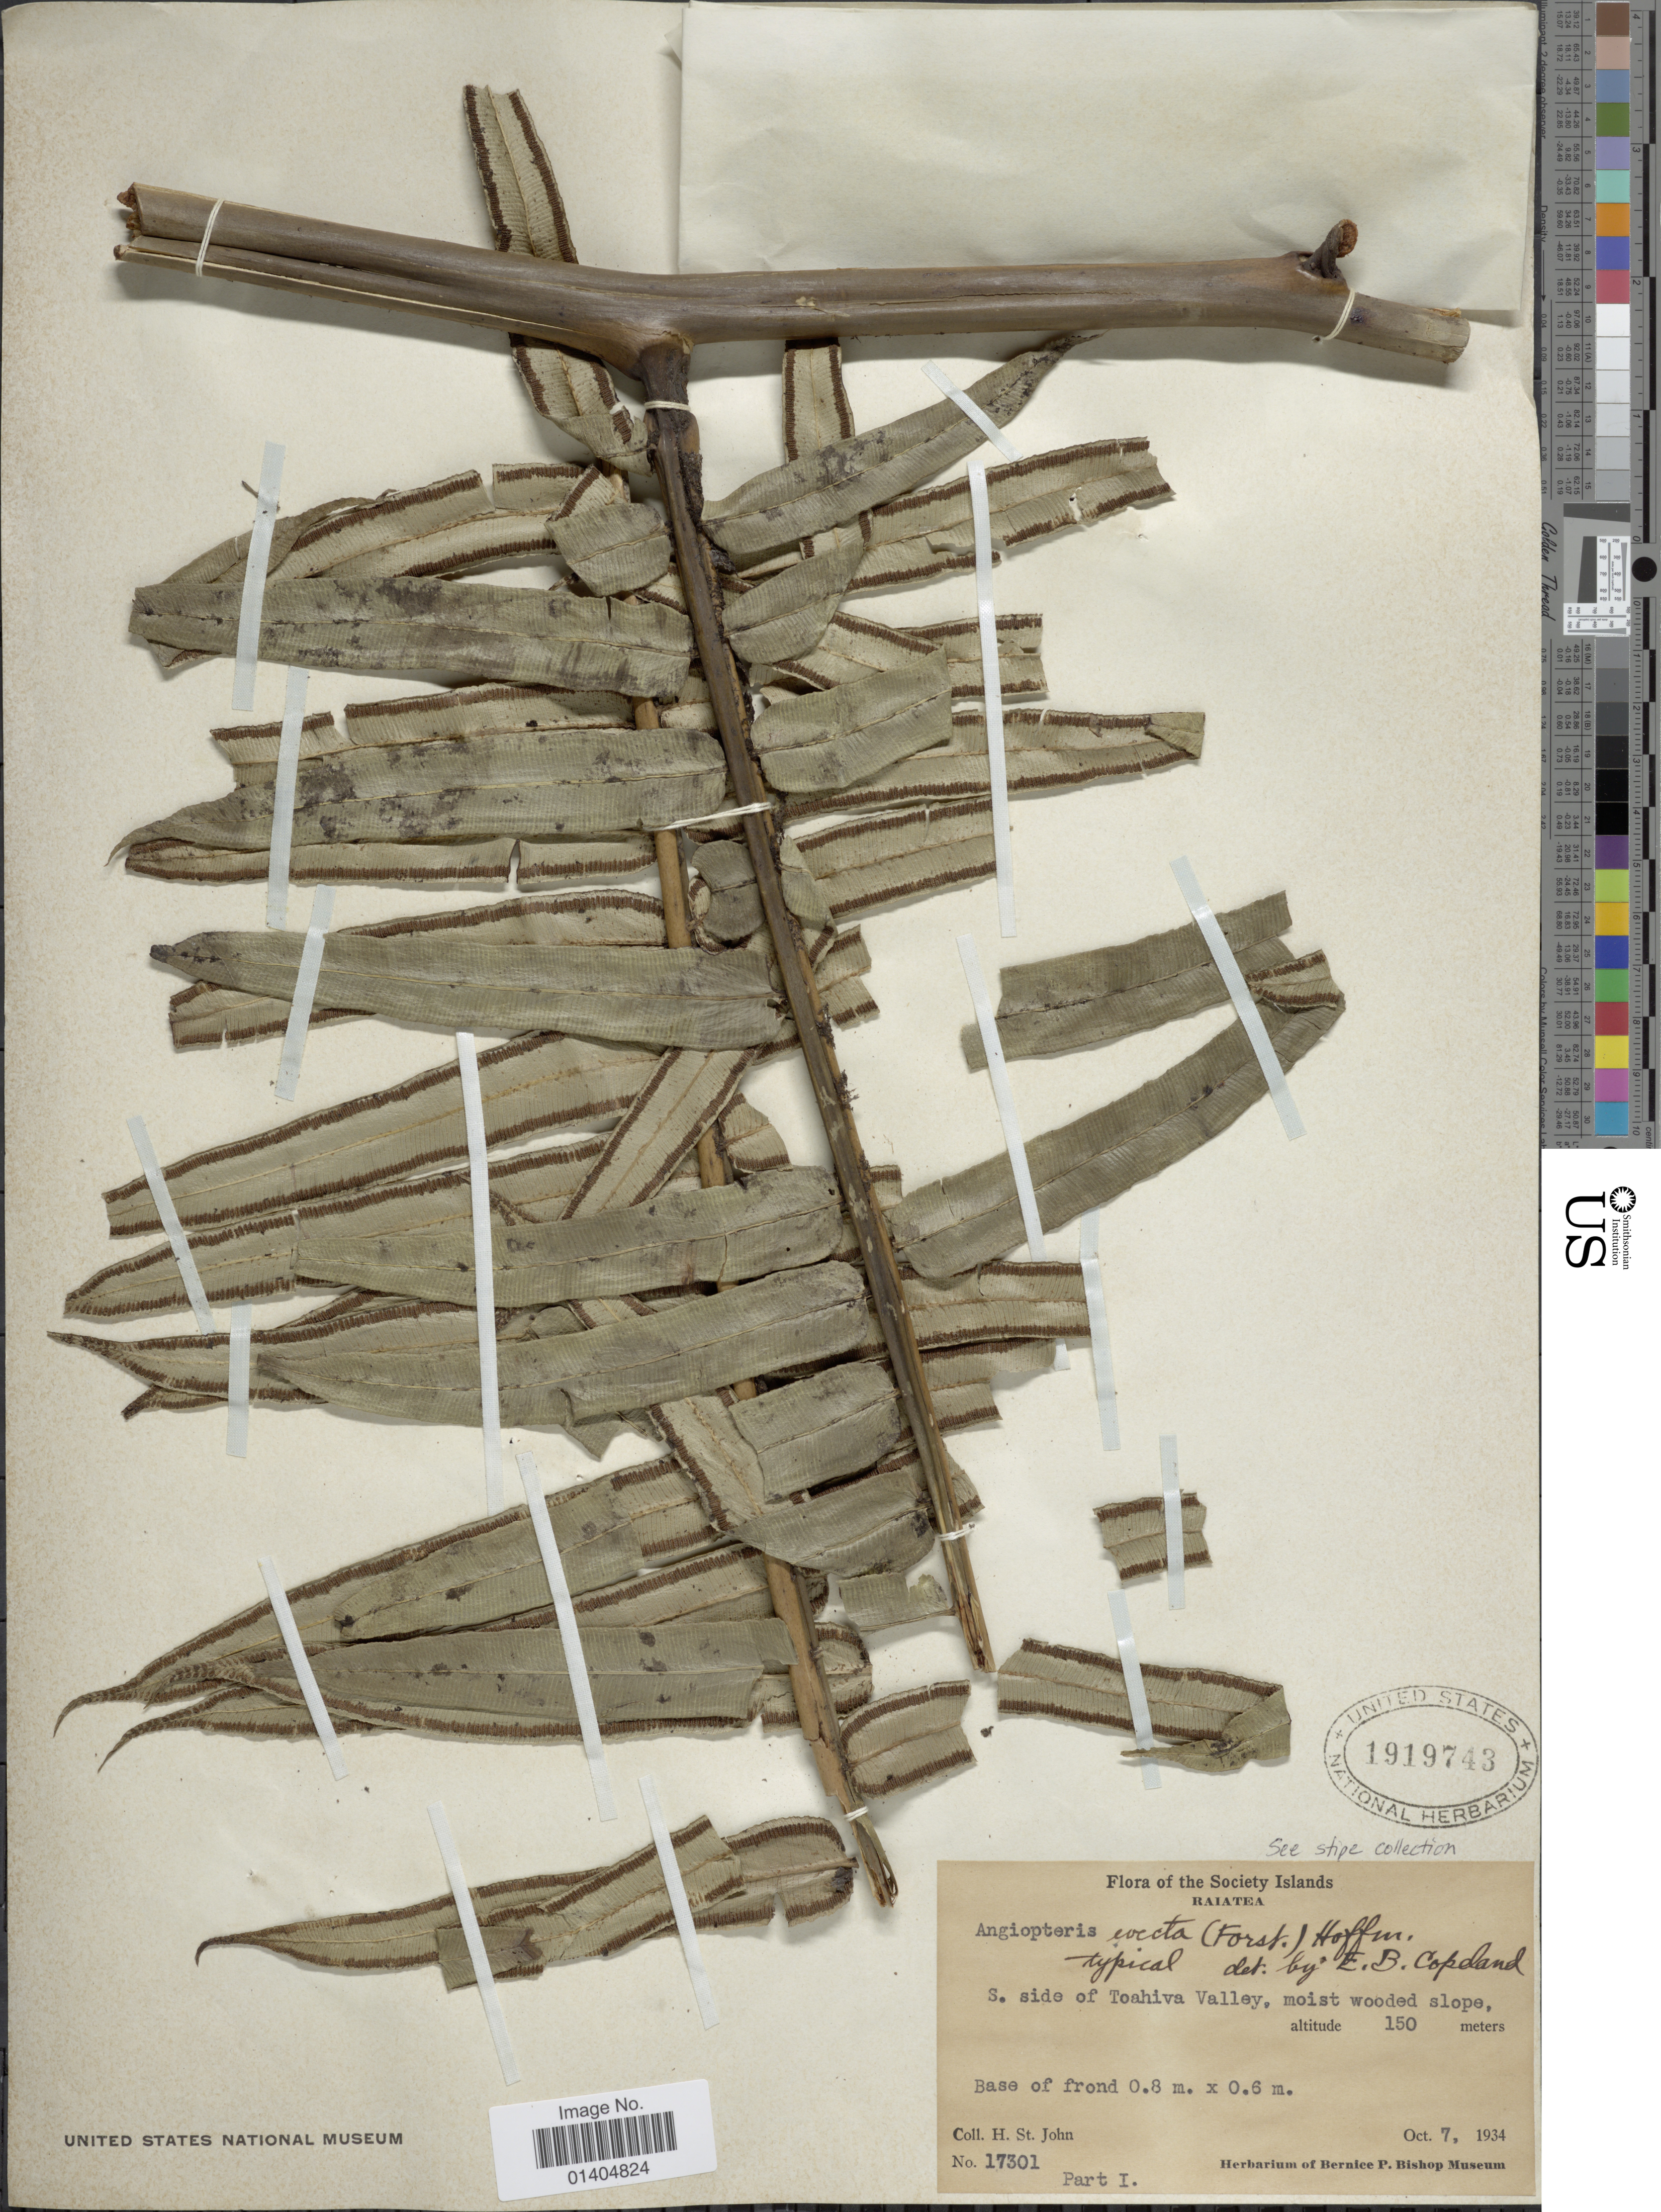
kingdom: Plantae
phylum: Tracheophyta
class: Polypodiopsida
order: Marattiales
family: Marattiaceae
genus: Angiopteris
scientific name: Angiopteris evecta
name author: (G. Forst.) Hoffm.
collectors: H. St. John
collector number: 17301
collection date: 1934-10-07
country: French Polynesia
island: Raiatea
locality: The Society Islands, Raiatea. S. side of Toahiva Valley, moist wooded slope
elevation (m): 150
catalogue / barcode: US 1919743